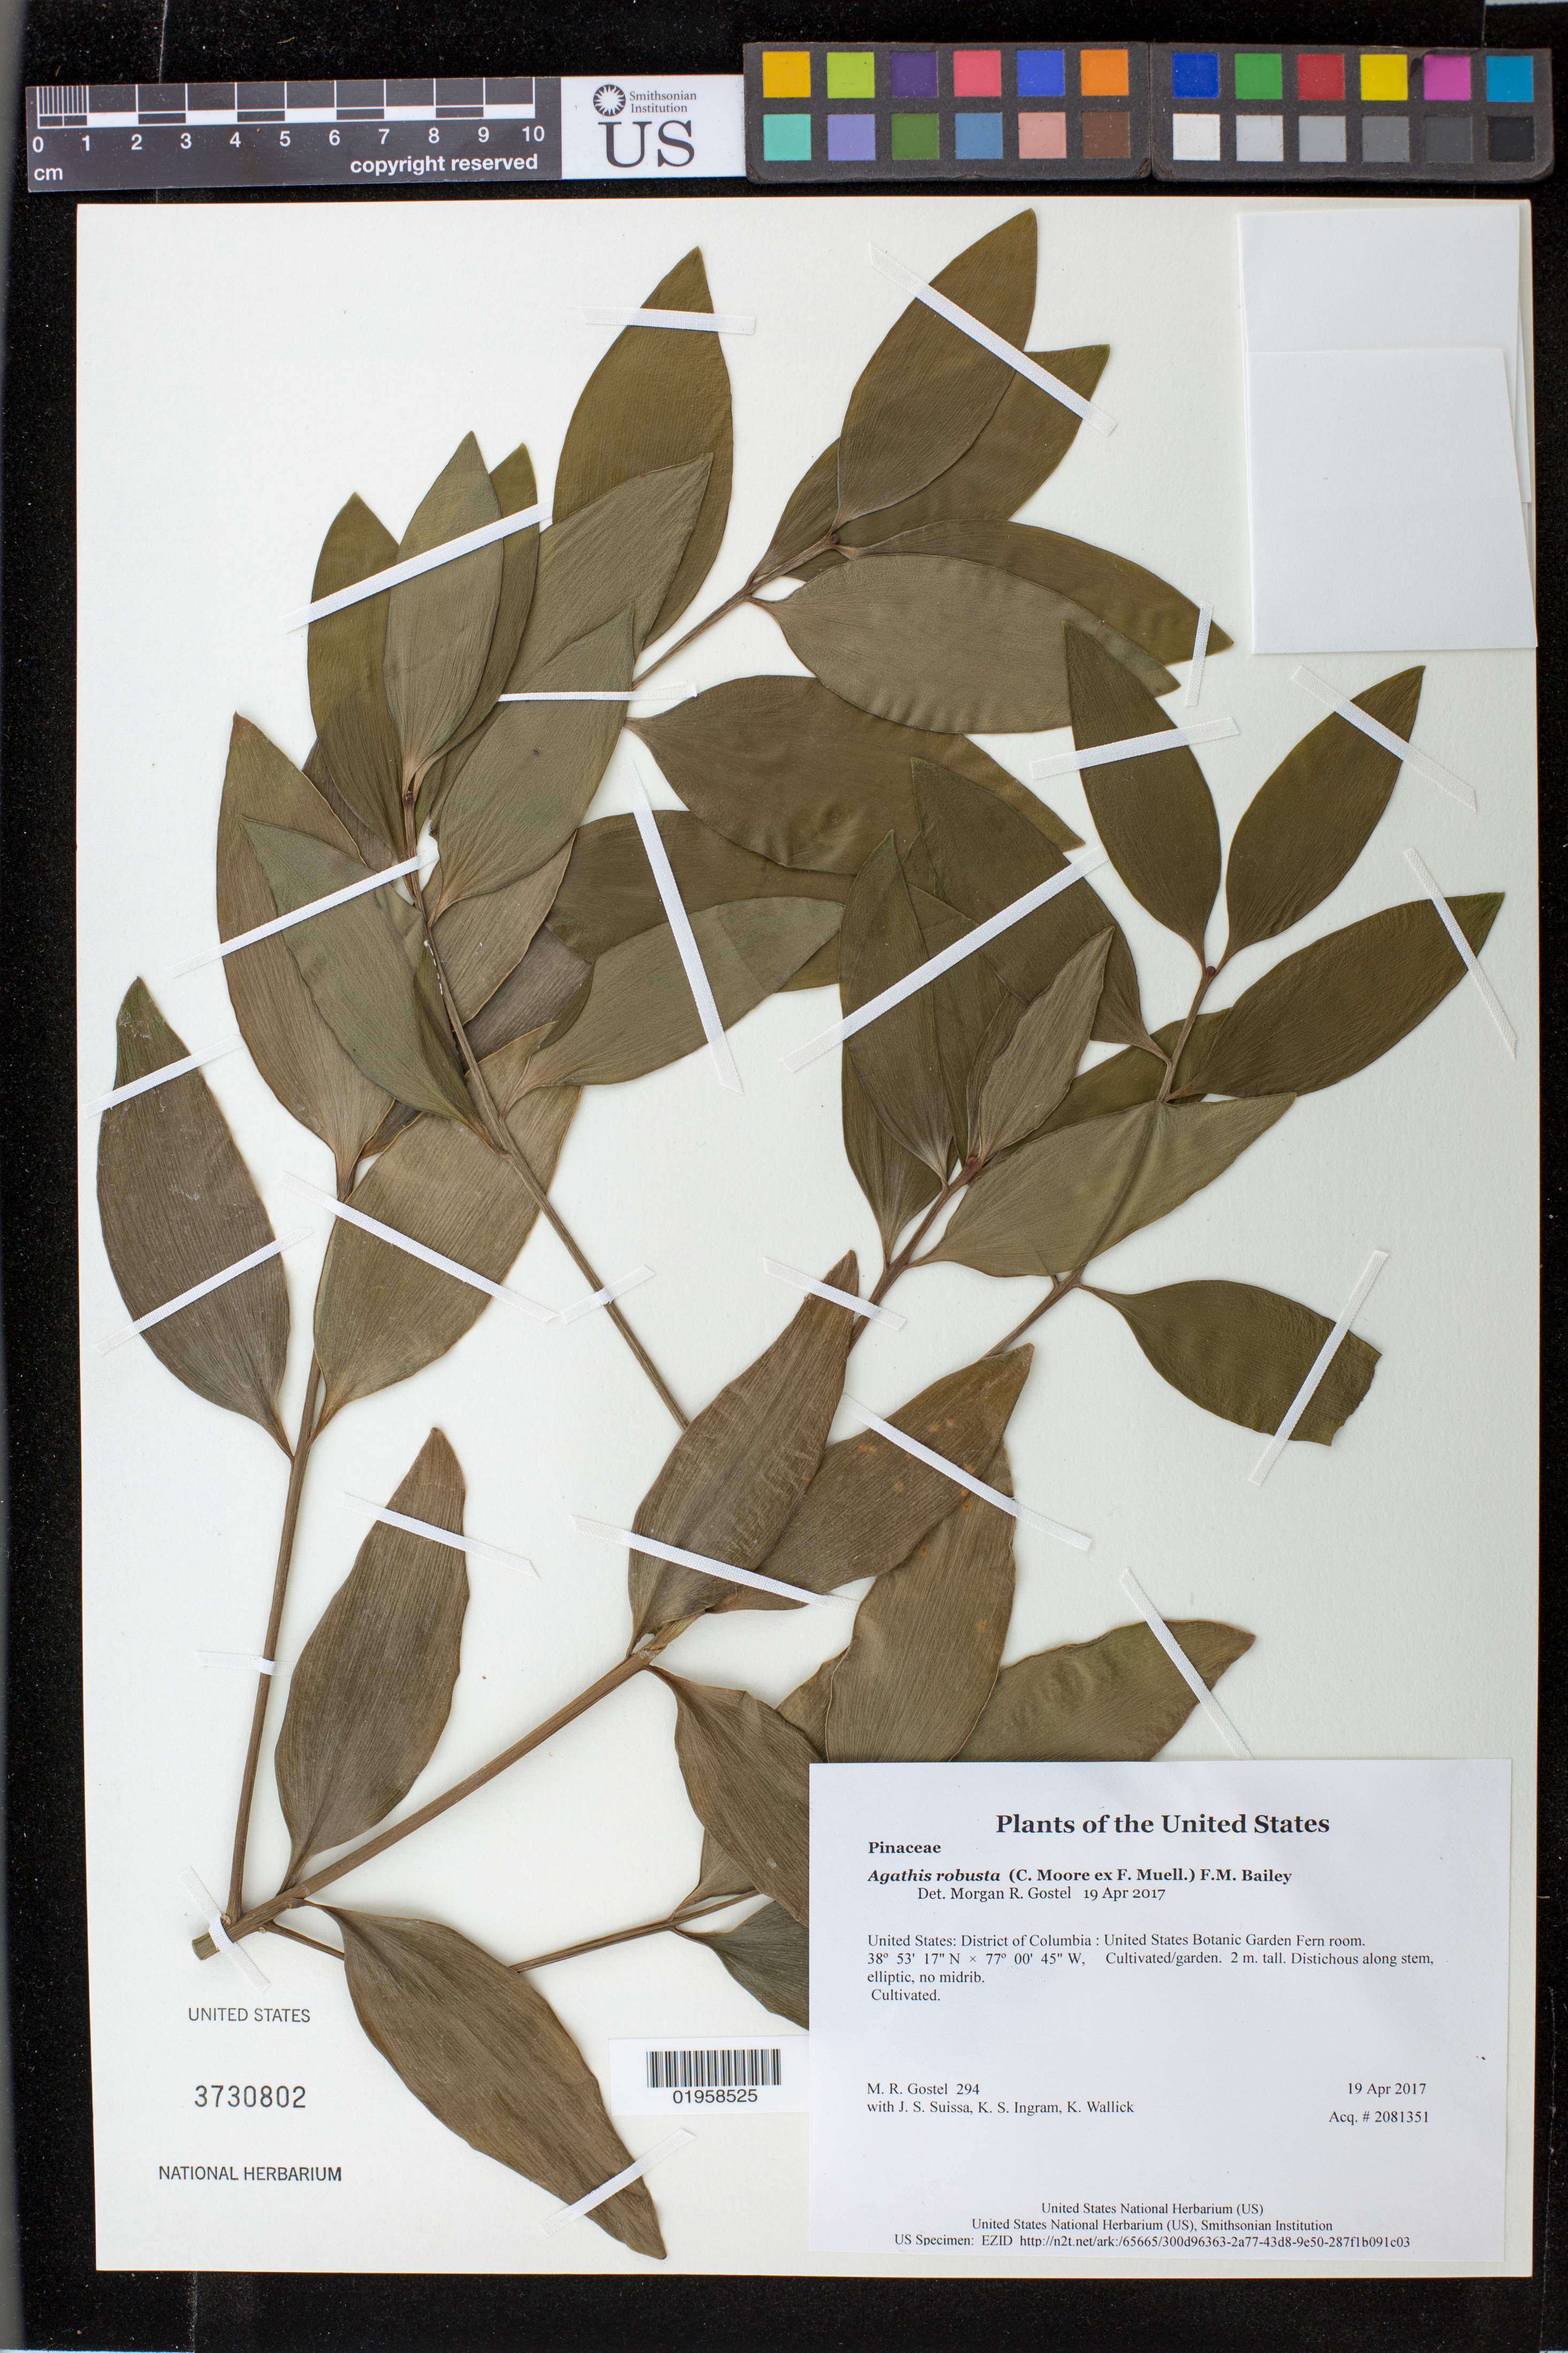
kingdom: Plantae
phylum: Tracheophyta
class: Pinopsida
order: Pinales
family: Araucariaceae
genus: Agathis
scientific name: Agathis robusta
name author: (C. Moore ex F. Muell.) F.M. Bailey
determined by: Gostel, M. R.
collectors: M. R. Gostel, J. S. Suissa, K. S. Ingram & K. Wallick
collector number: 294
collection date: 2017-04-19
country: United States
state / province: District of Columbia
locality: United States Botanic Garden Fern room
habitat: Cultivated/garden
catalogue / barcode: US 3730802